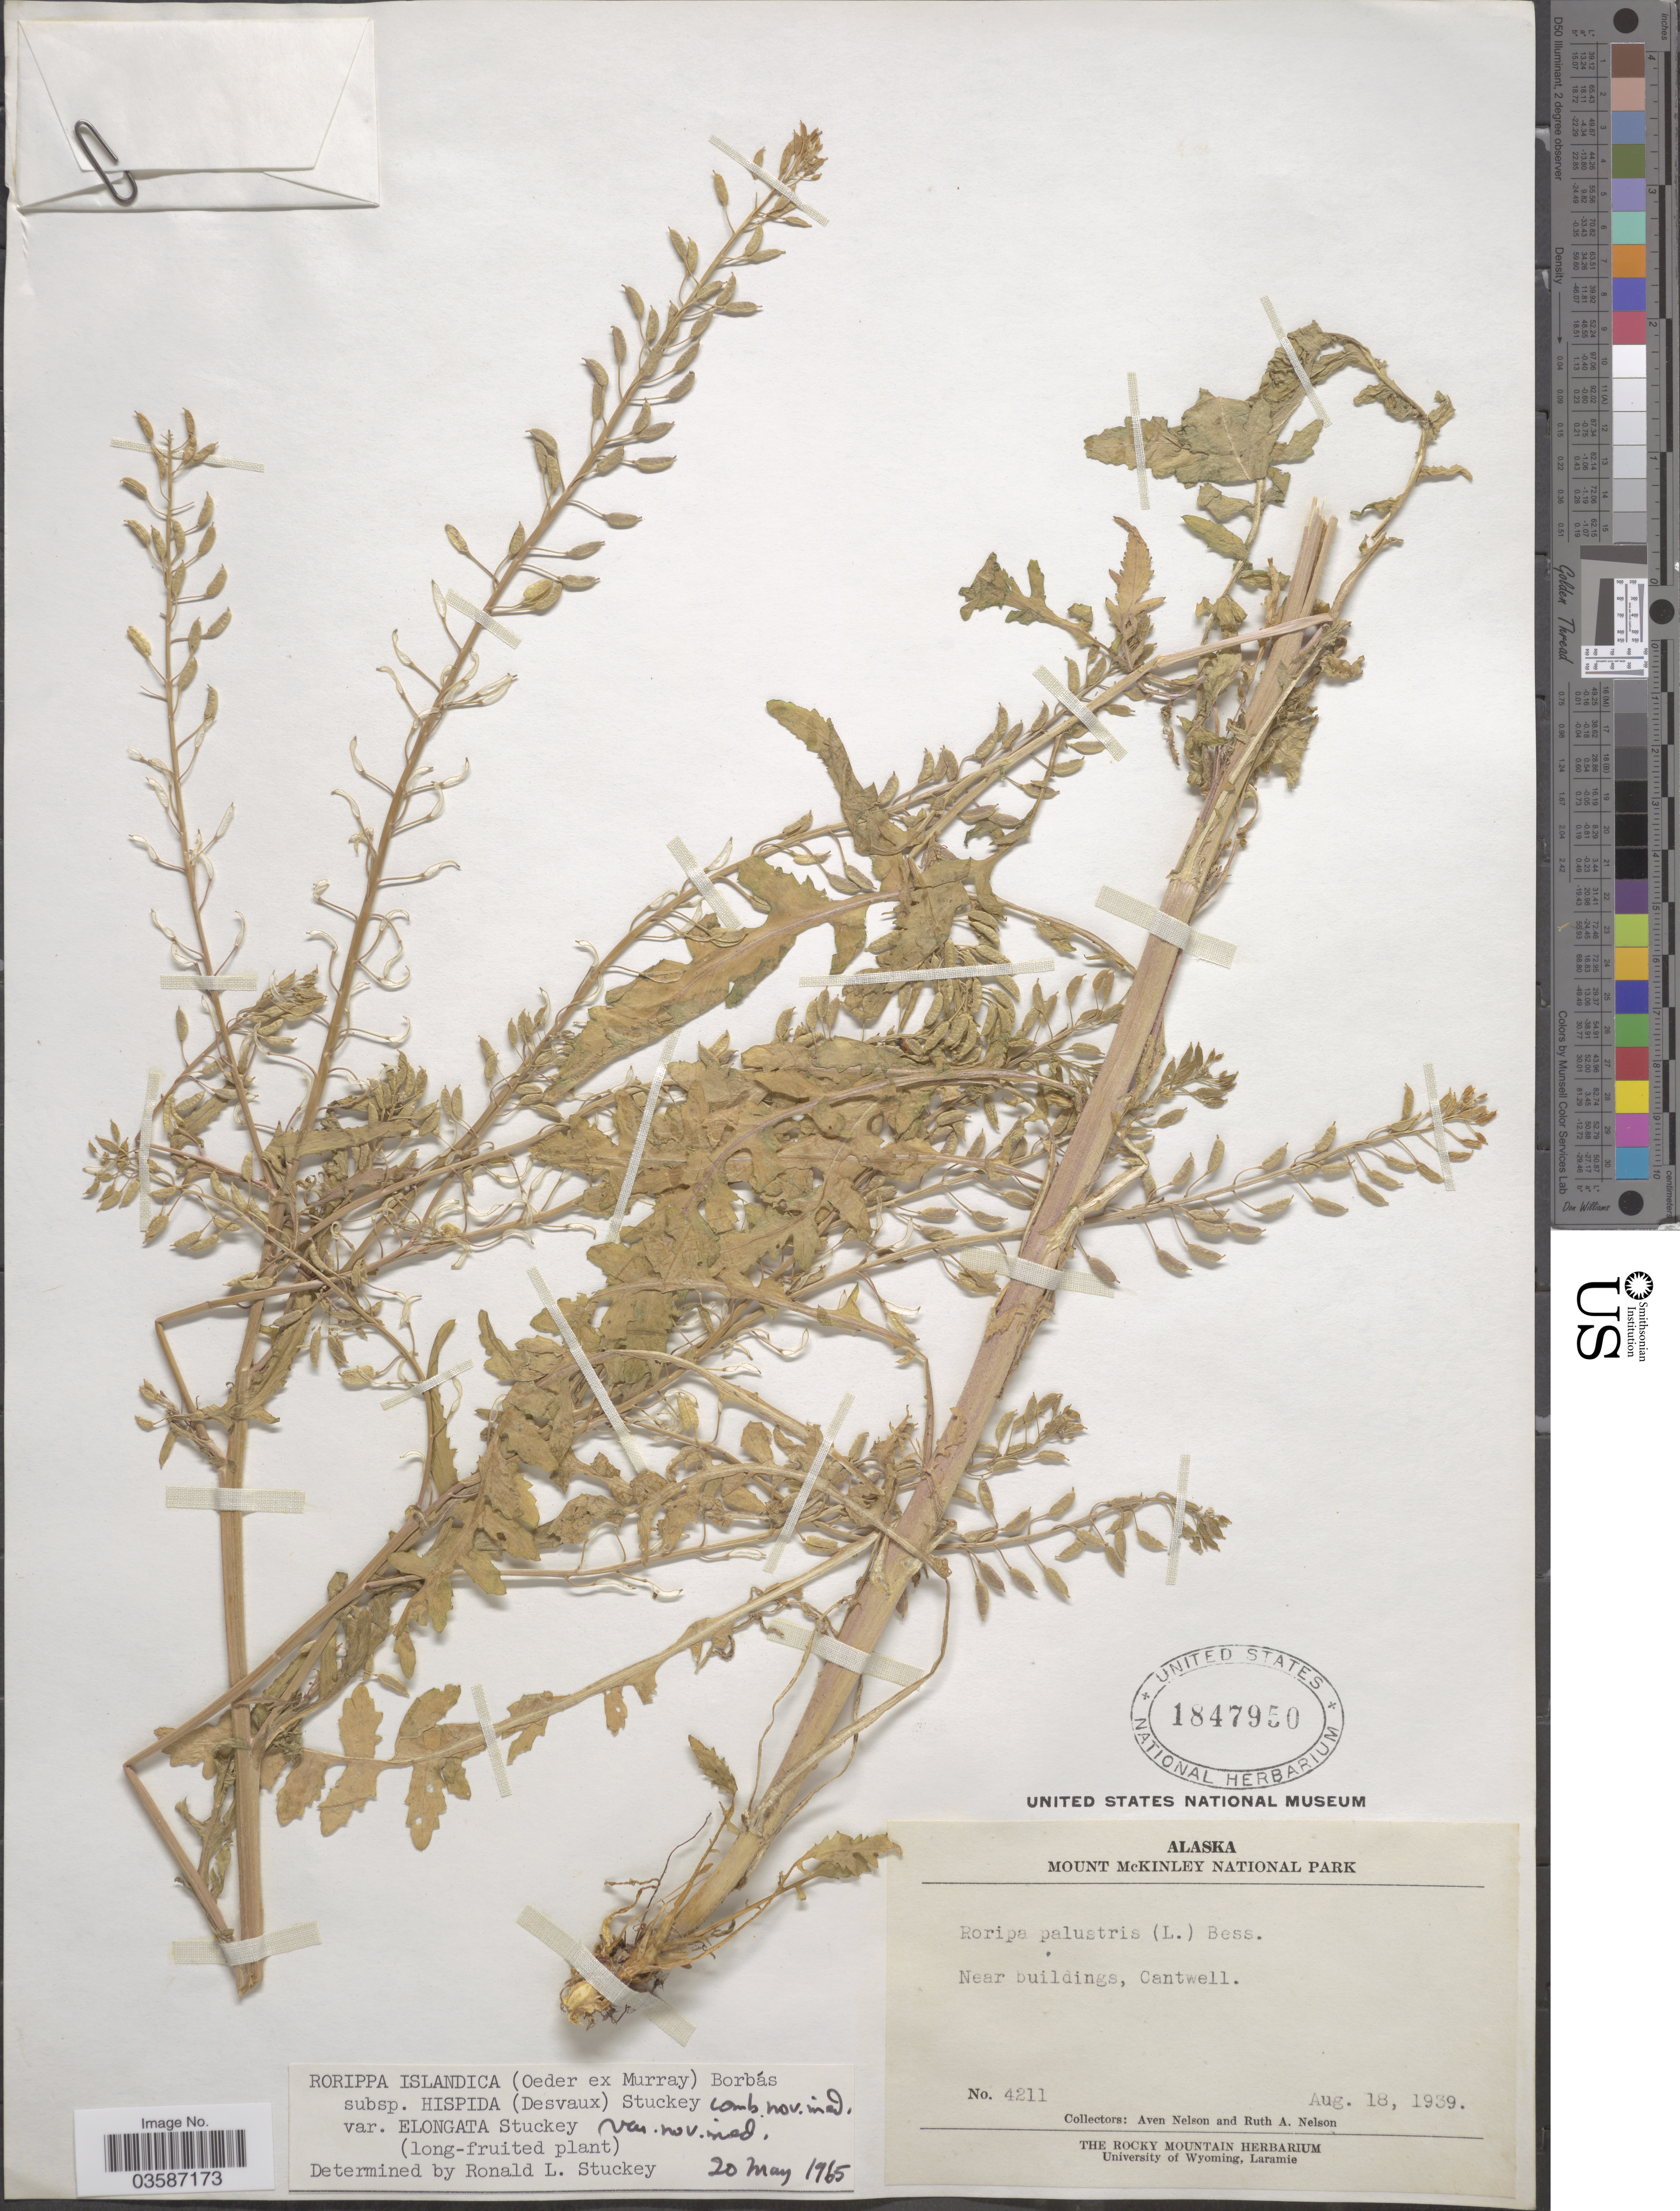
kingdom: Plantae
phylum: Tracheophyta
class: Magnoliopsida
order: Brassicales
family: Brassicaceae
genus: Rorippa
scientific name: Rorippa islandica var. elongata Stuckey var. nov. ined.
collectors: A. Nelson & R. A. Nelson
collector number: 4211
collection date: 1939-08-18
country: United States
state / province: Alaska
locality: Mount McKinley National Park. Near buildings, Cantwell.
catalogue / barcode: US 1847950